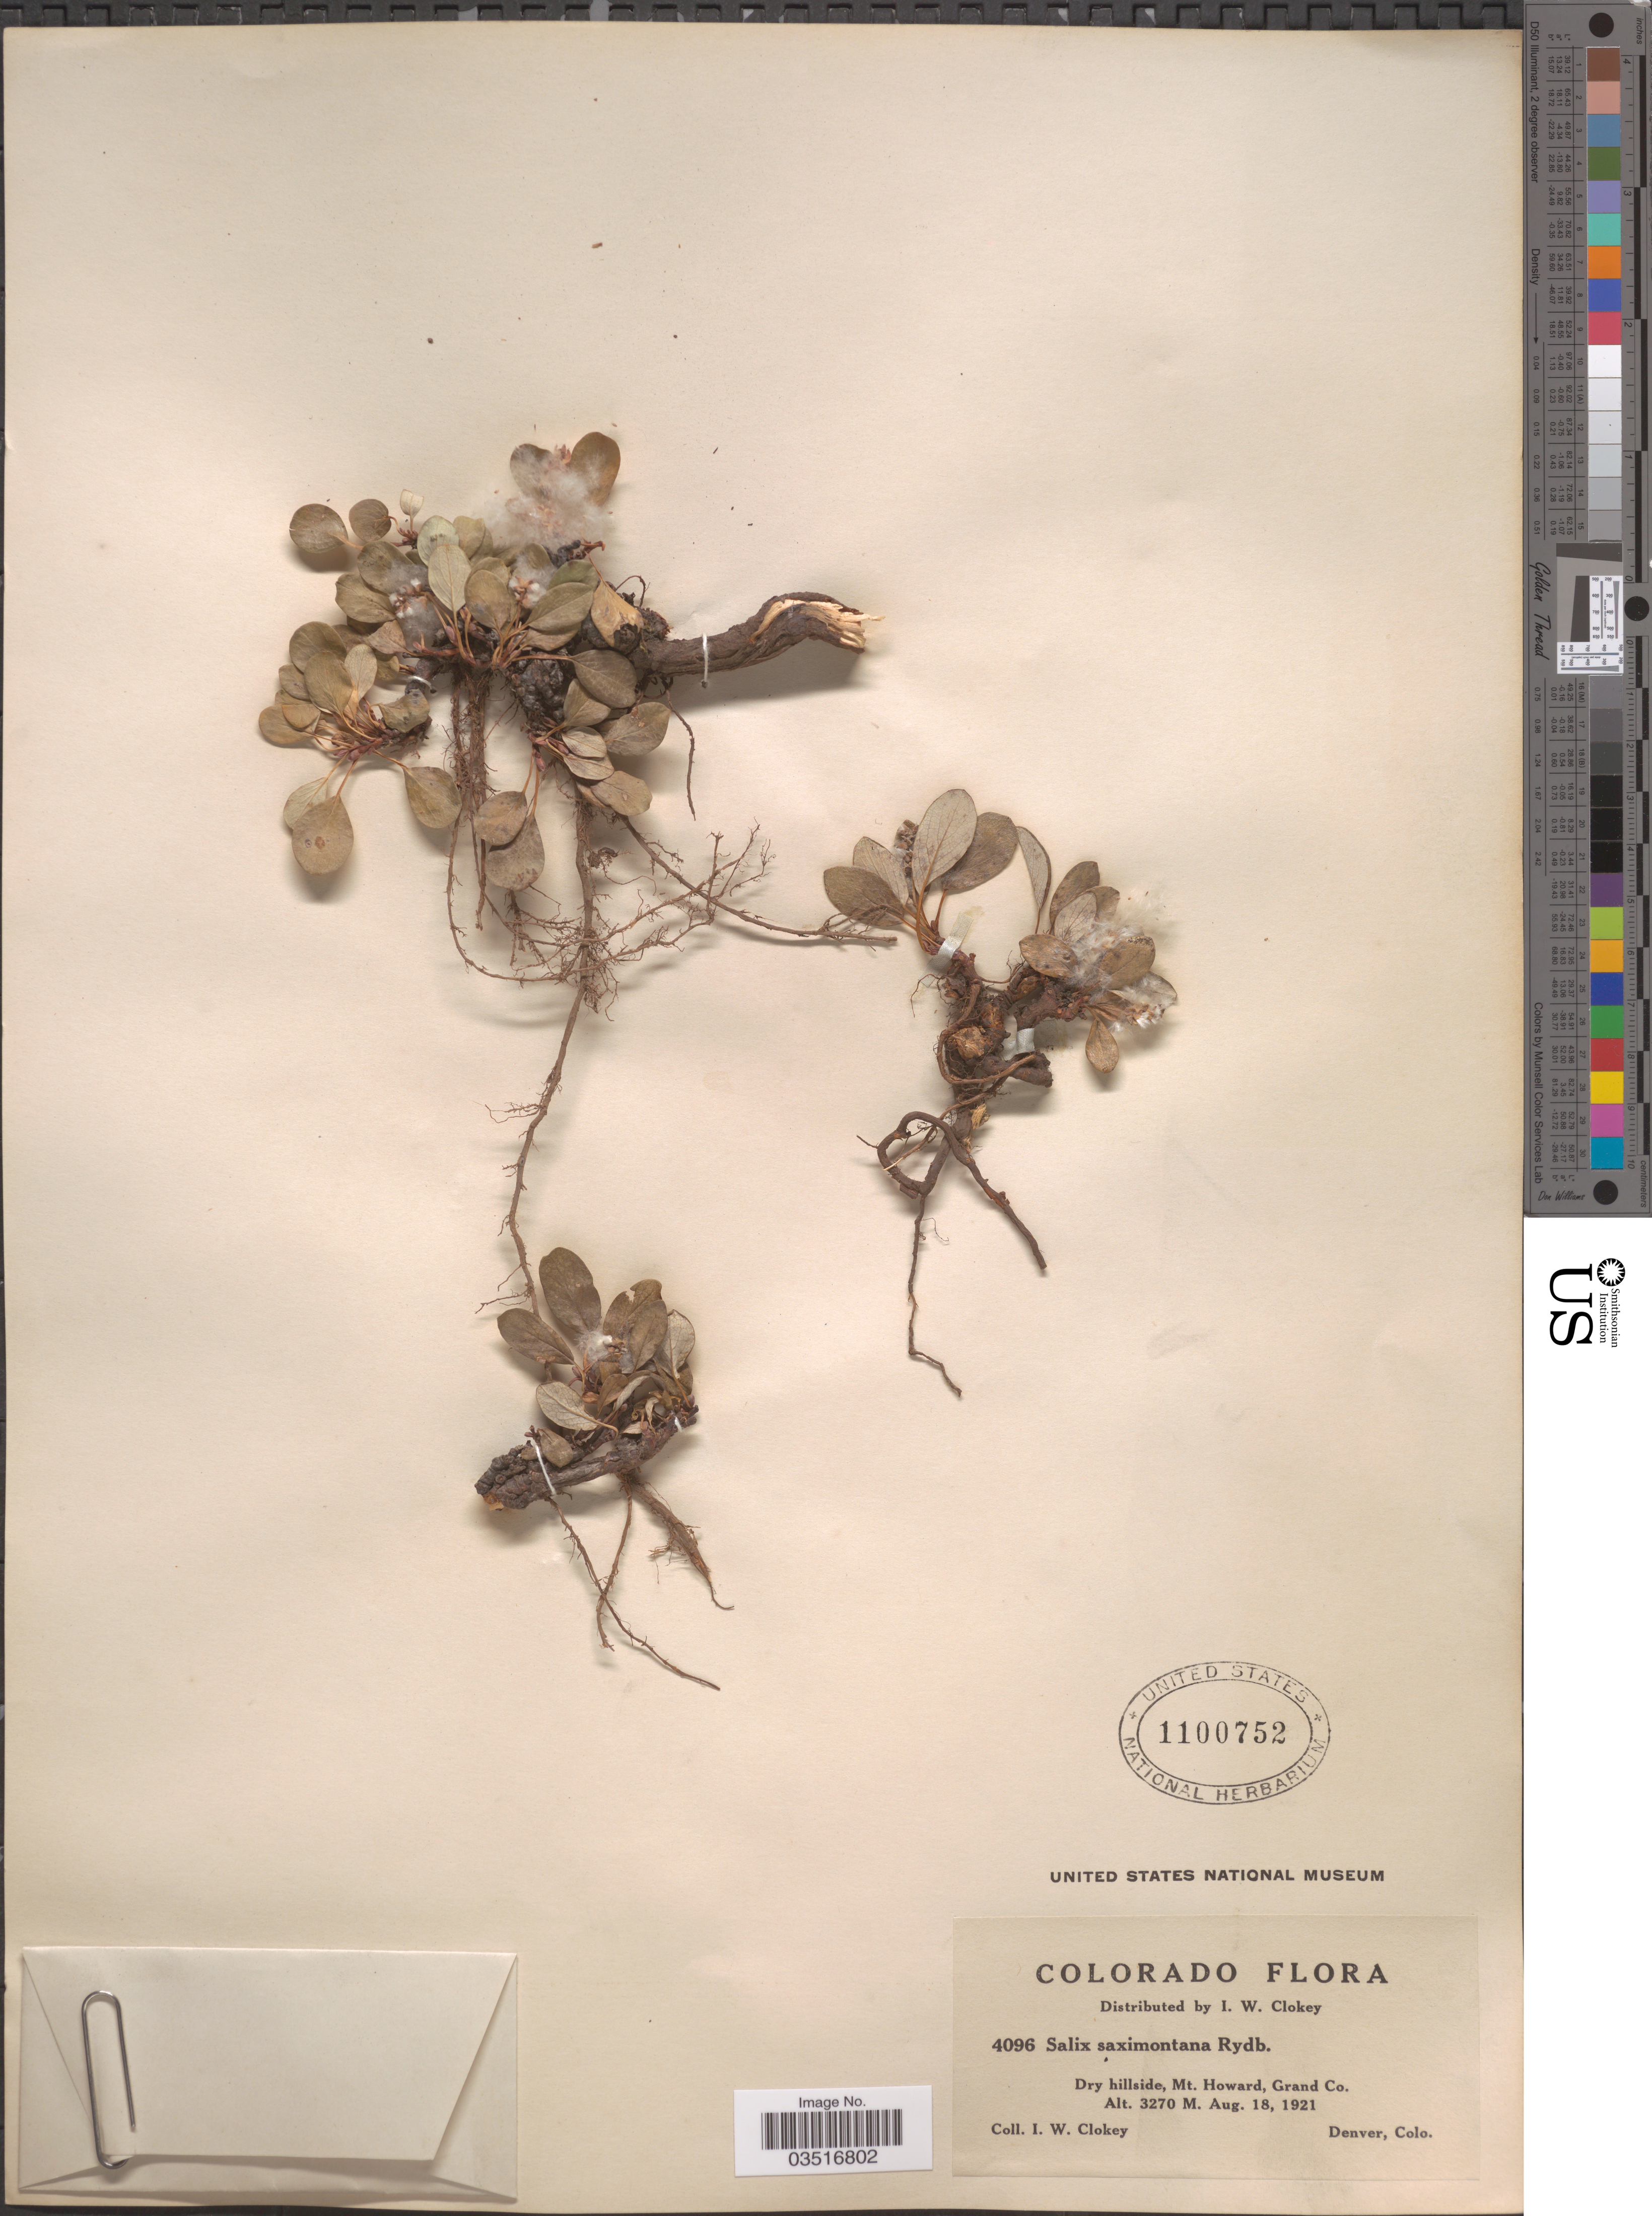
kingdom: Plantae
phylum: Tracheophyta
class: Magnoliopsida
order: Malpighiales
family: Salicaceae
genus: Salix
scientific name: Salix saximontana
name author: Rydb.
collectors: I. W. Clokey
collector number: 4096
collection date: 1921-08-18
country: United States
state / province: Colorado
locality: Dry hillside, Mt. Howard, Grand Co.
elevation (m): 3270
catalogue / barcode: US 1100752